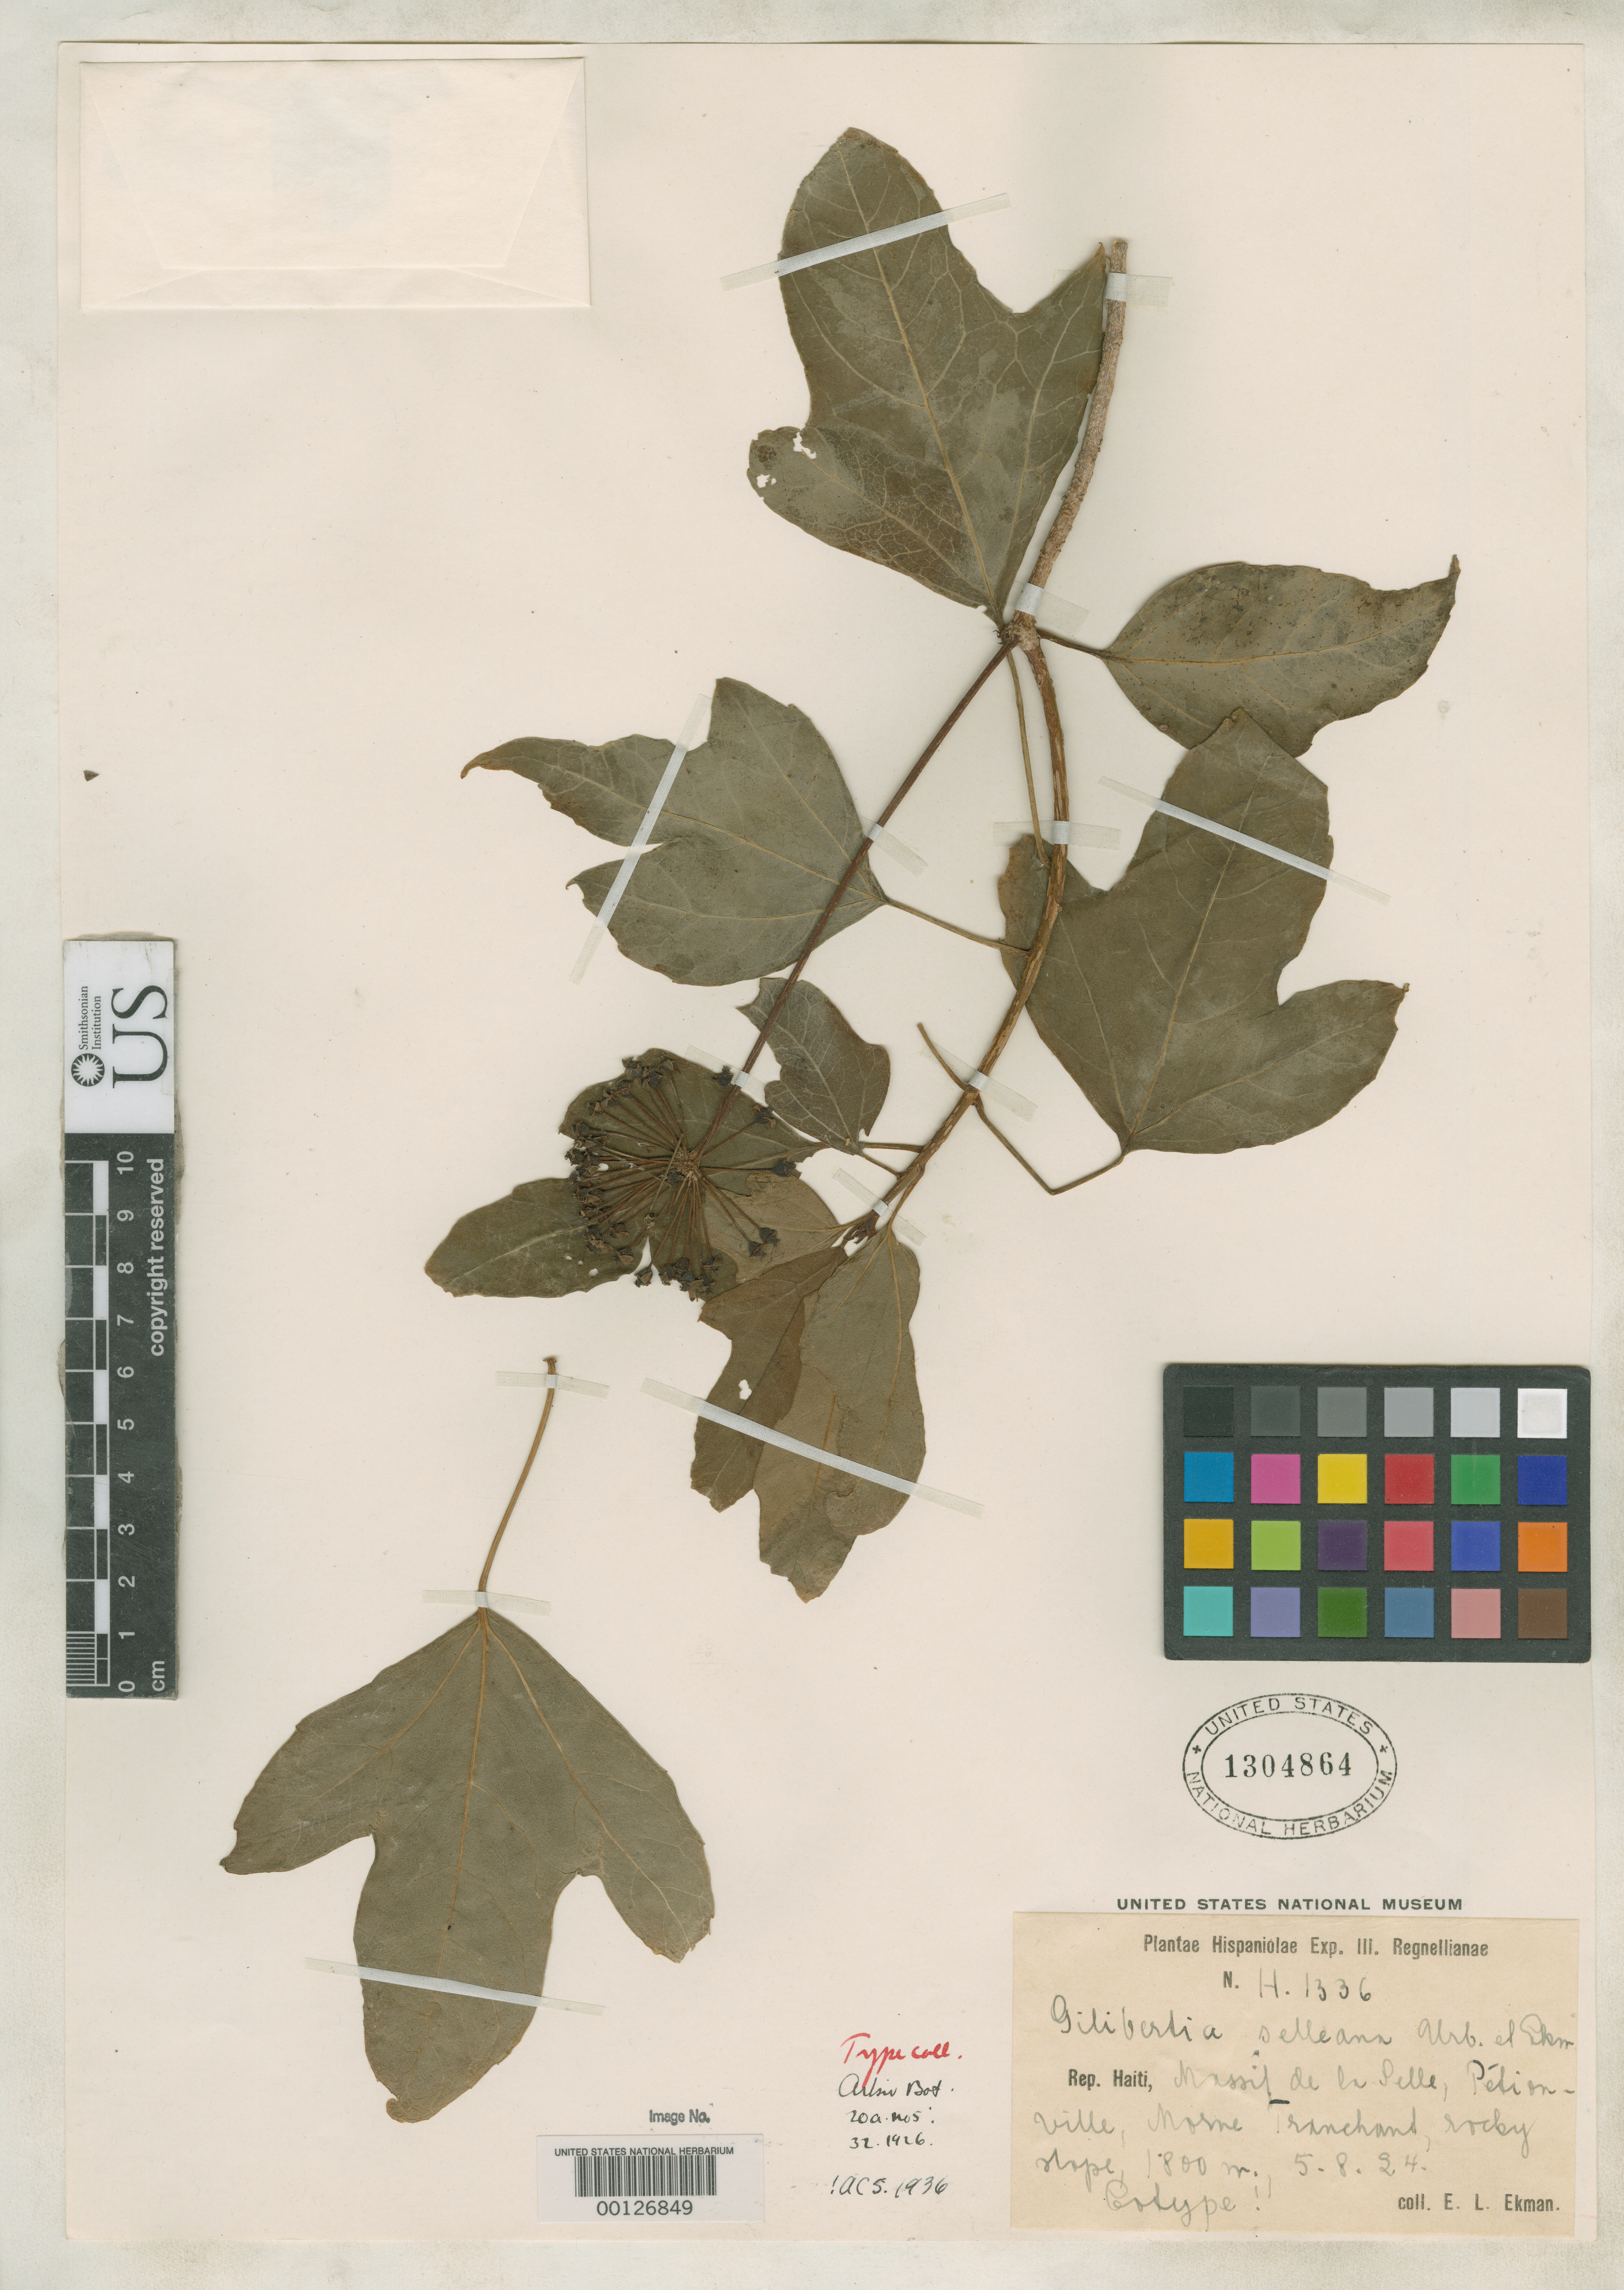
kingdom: Plantae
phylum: Tracheophyta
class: Magnoliopsida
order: Apiales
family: Araliaceae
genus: Gilibertia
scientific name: Gilibertia selleana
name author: Urb. & Ekman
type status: Isotype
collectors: E. L. Ekman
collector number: H 1336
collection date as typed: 05 Aug 1924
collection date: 1924-08-05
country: Haiti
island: Hispaniola Island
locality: Massif de La Selle, Petionville, Morne Tranchant.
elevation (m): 1800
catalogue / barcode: US 1304864